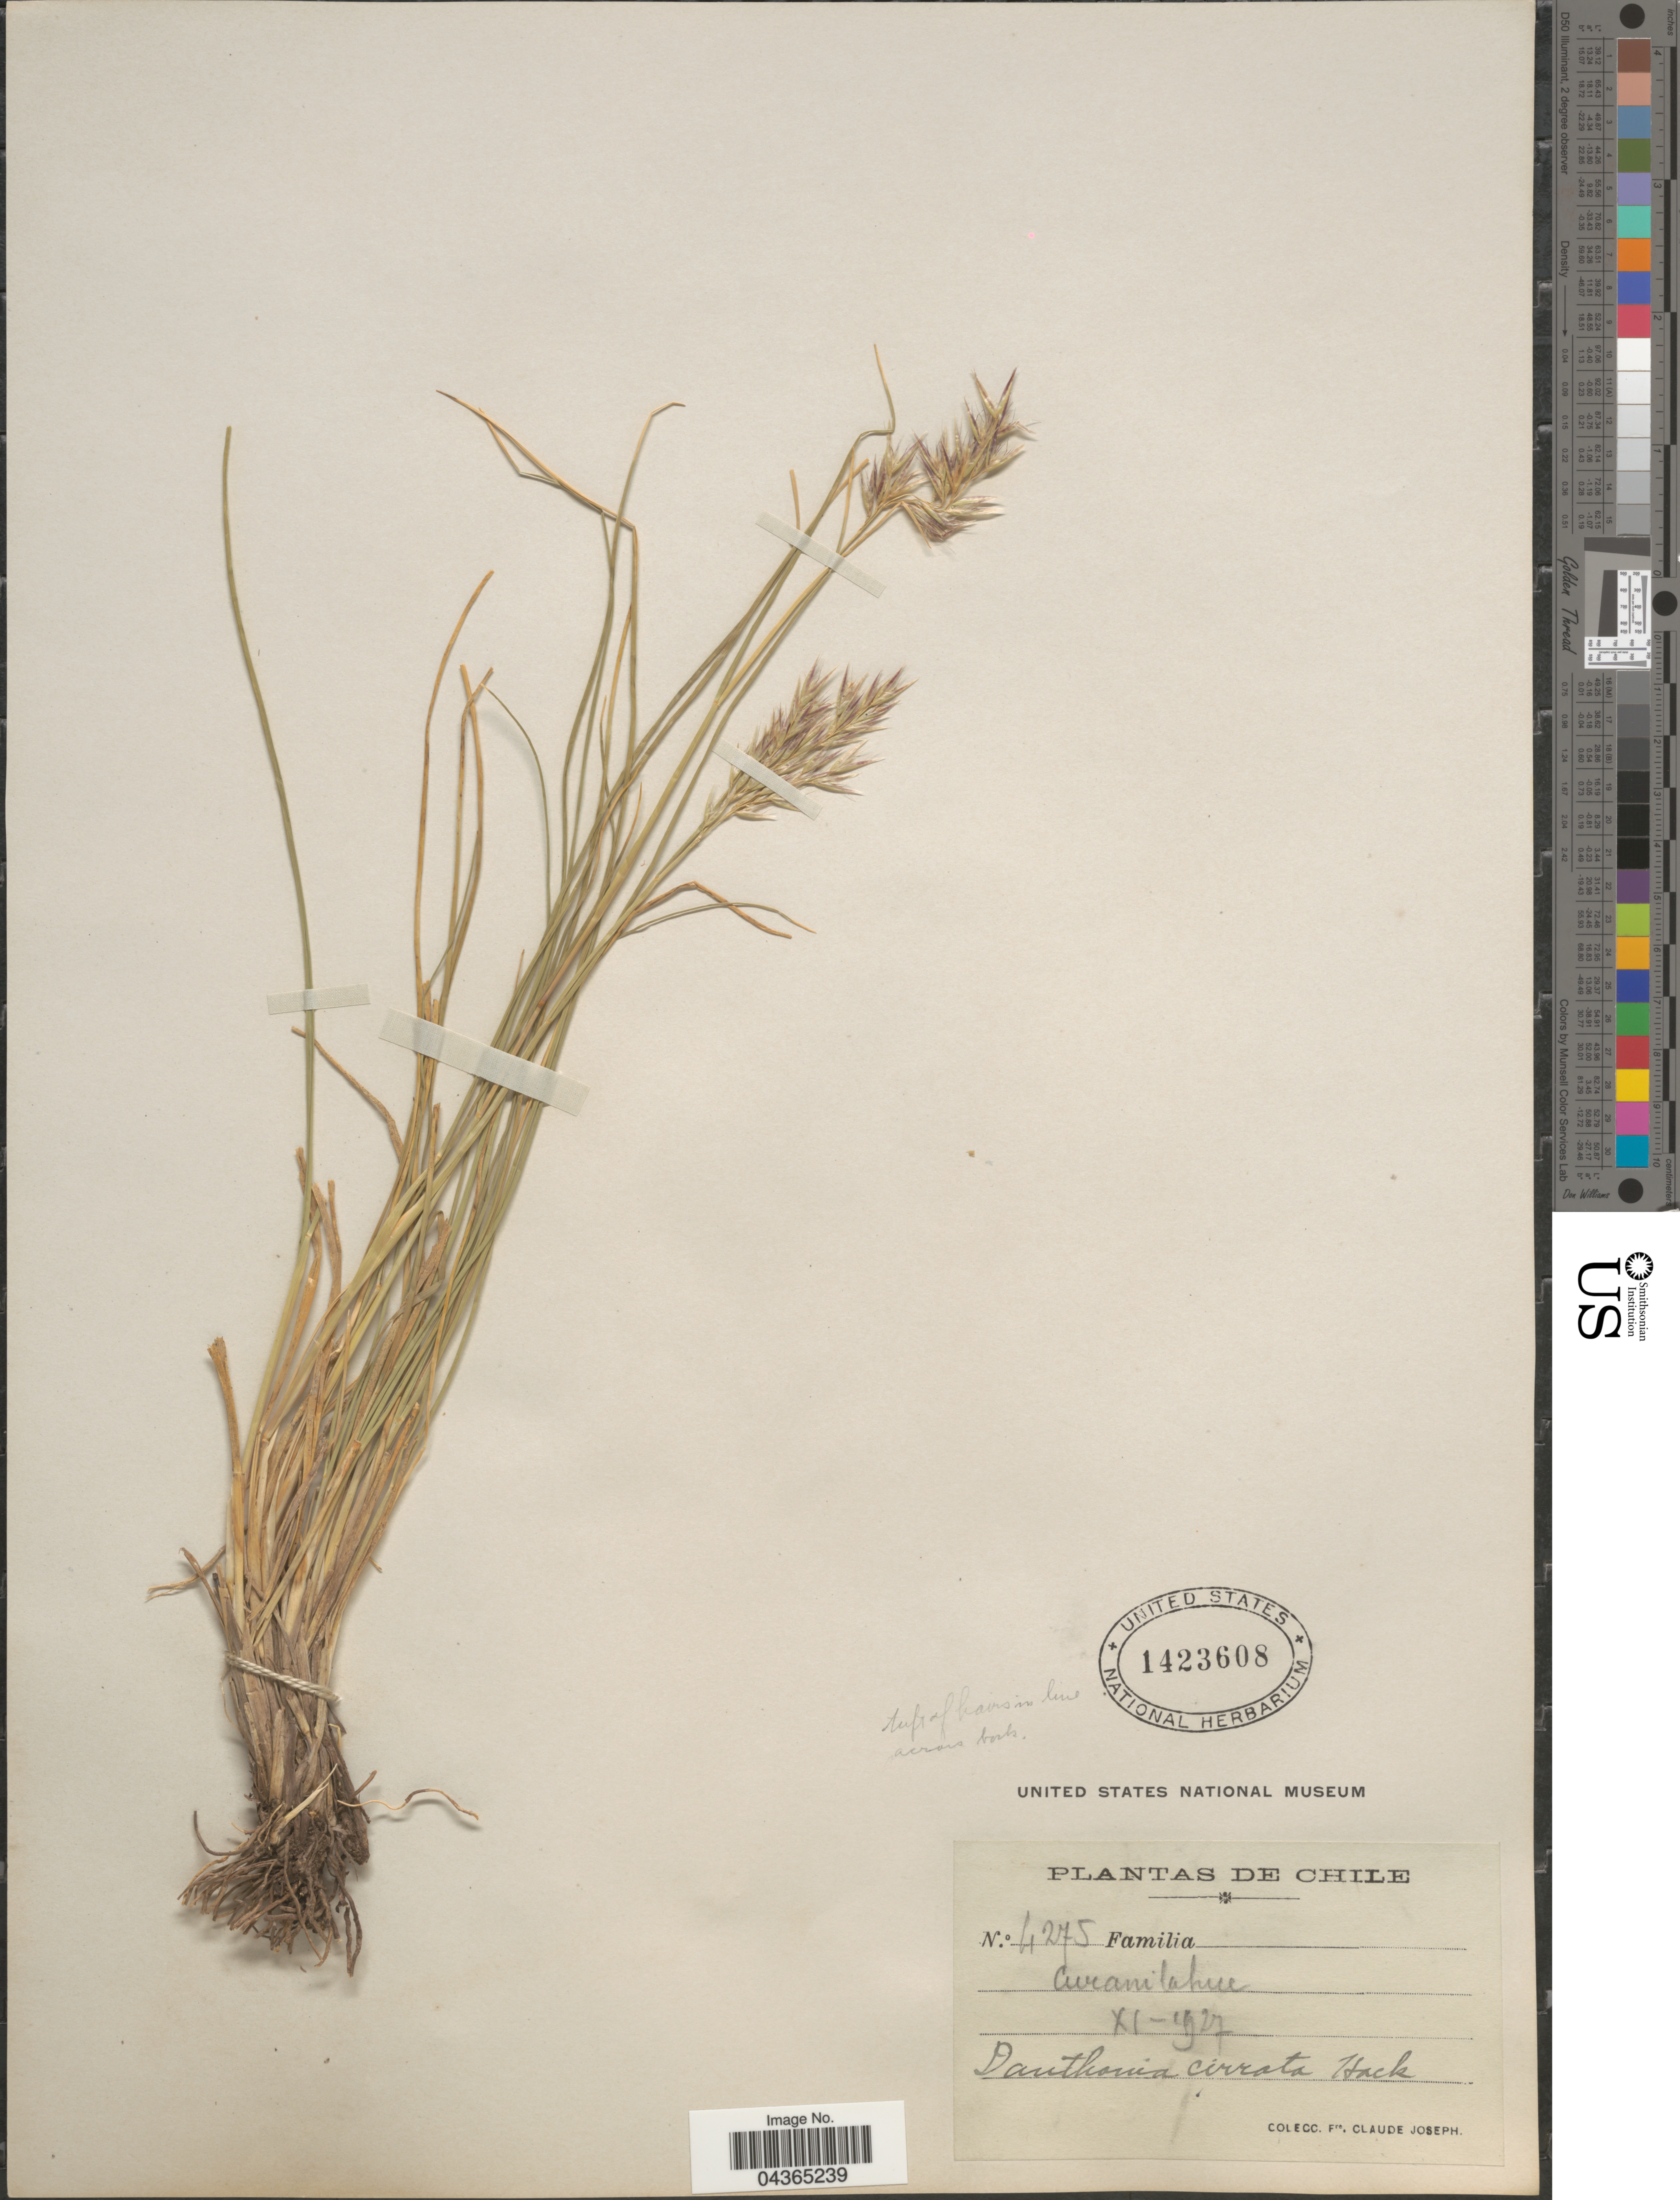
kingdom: Plantae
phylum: Tracheophyta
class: Liliopsida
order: Poales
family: Poaceae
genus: Rytidosperma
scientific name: Rytidosperma pictum var. pictum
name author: (Nees & Meyen) Nicora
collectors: Bro. Claude-Joseph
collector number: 4275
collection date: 1927-11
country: Chile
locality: Curanilahue.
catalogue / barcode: US 1423608